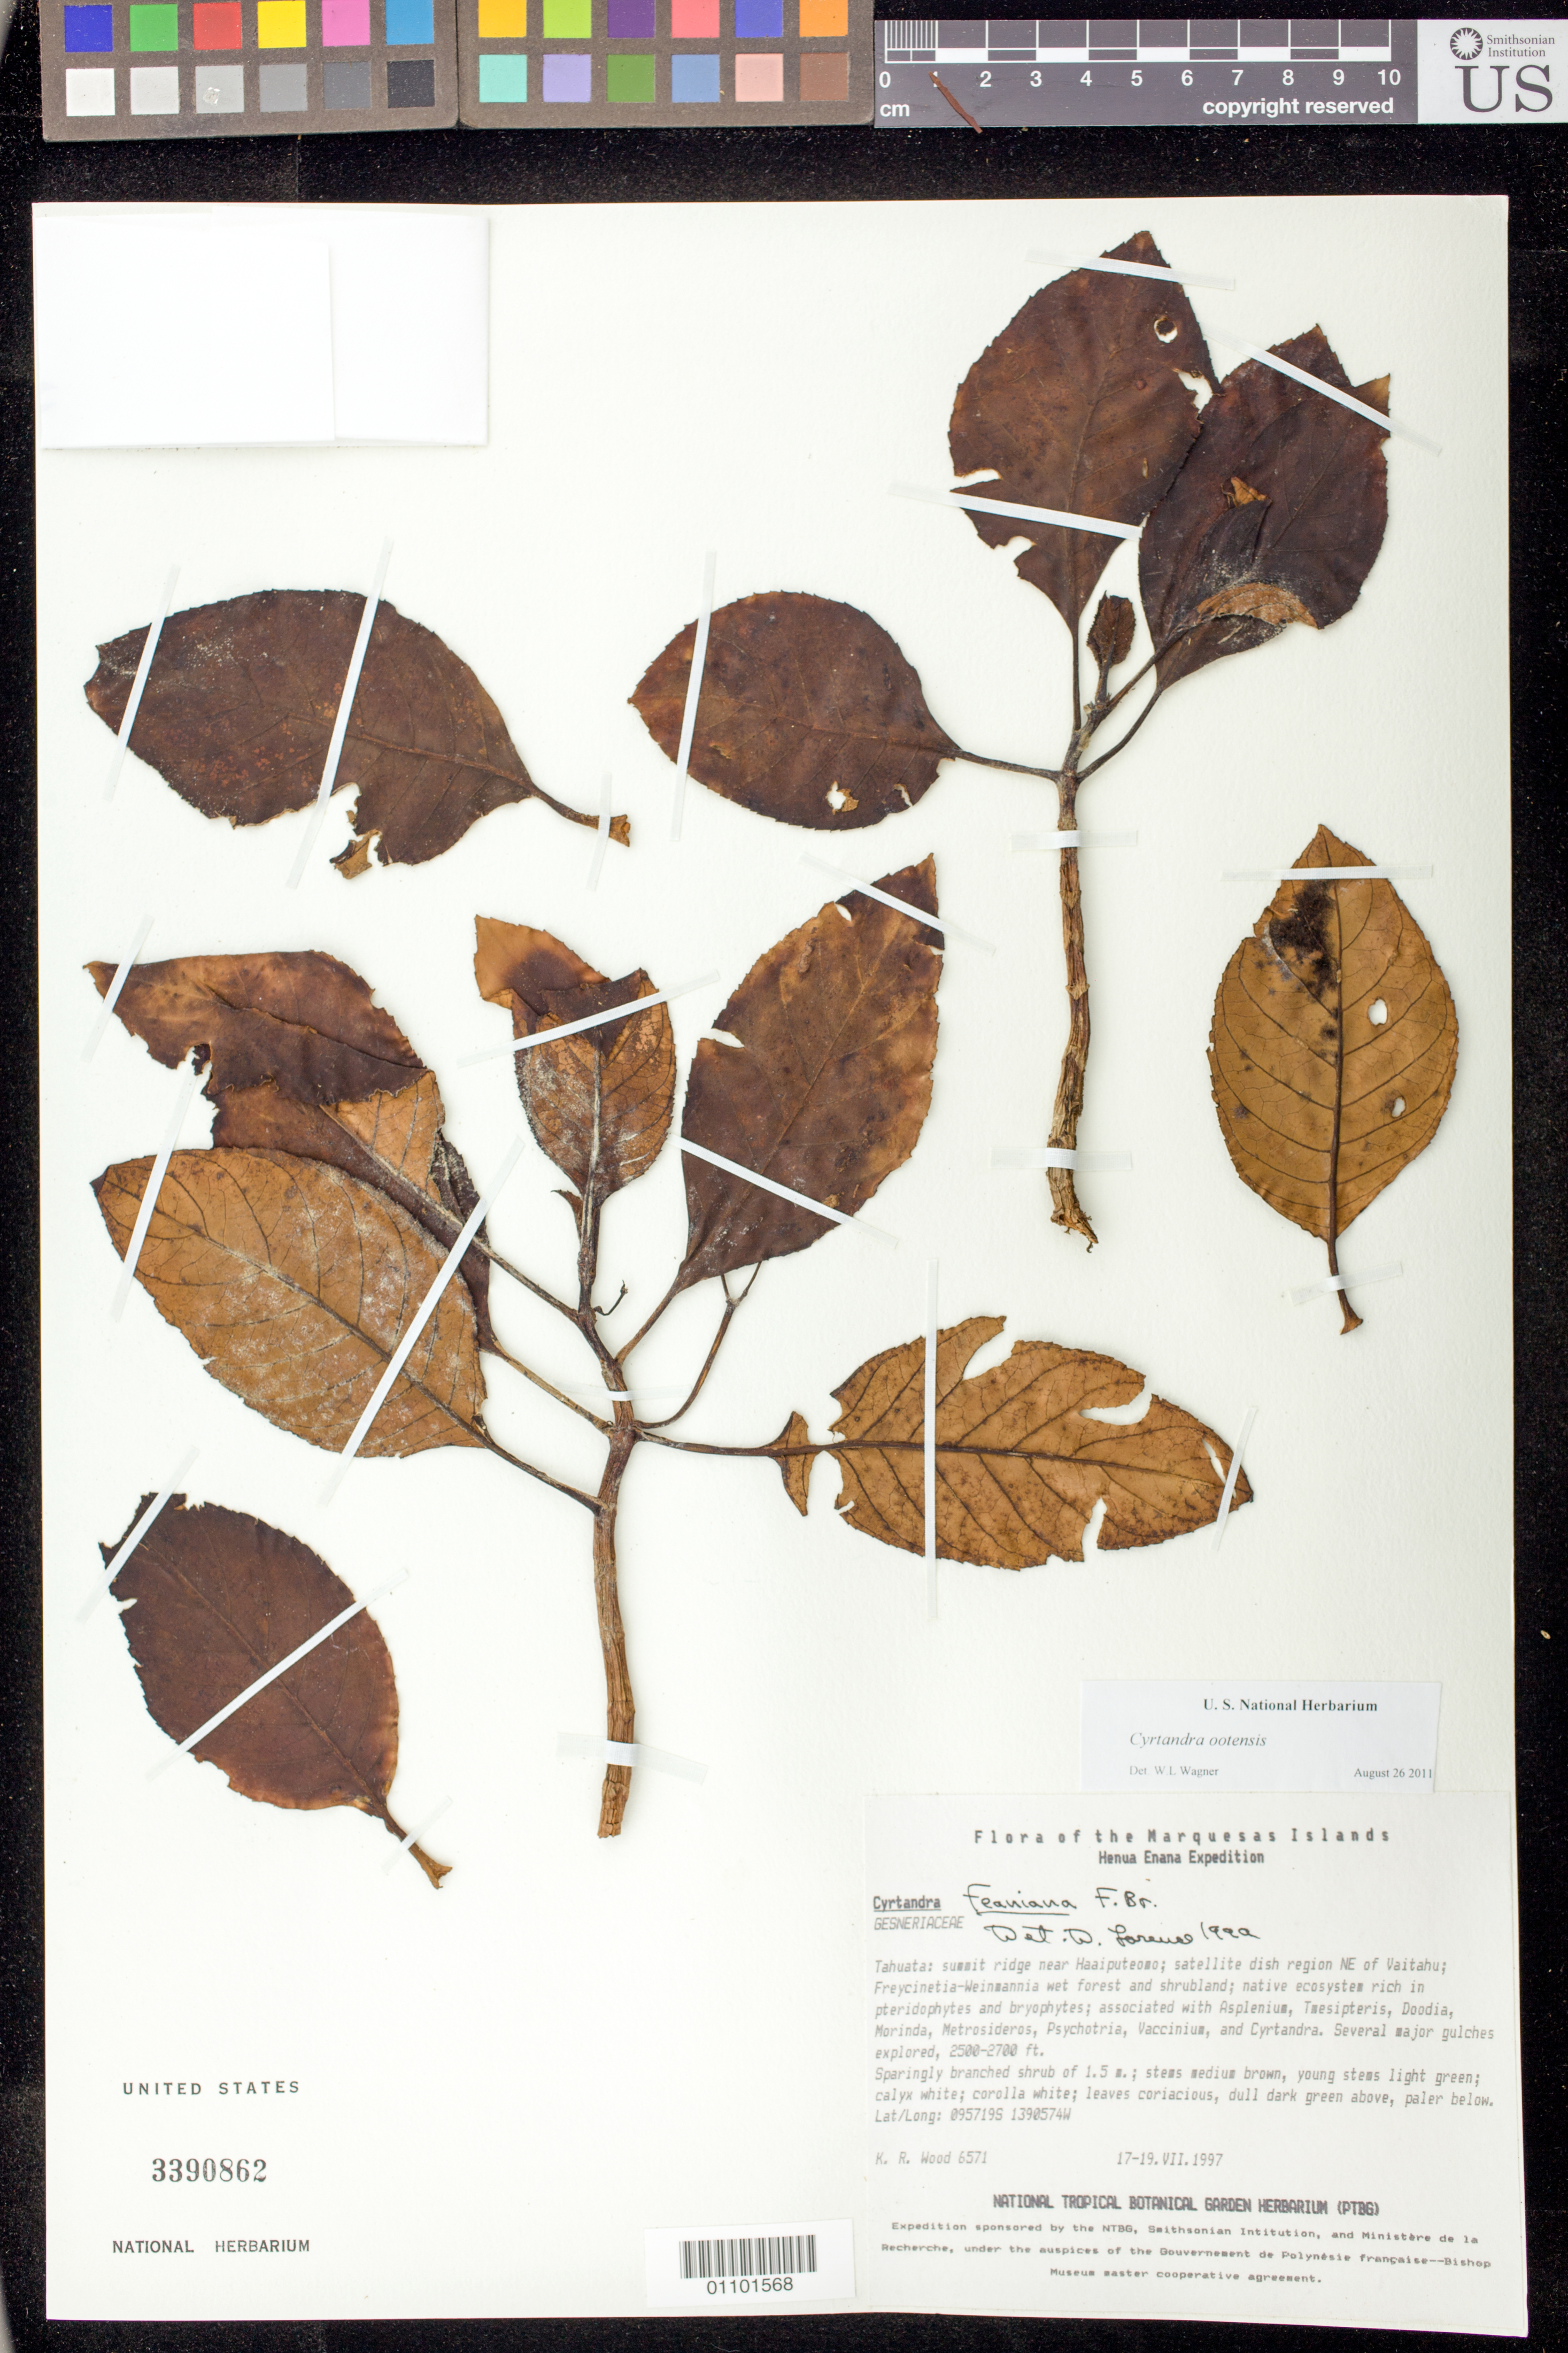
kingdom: Plantae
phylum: Tracheophyta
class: Magnoliopsida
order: Lamiales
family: Gesneriaceae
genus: Cyrtandra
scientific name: Cyrtandra ootensis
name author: F. Br.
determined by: Wagner, W. L., (BOT), Smithsonian Institution - National Museum of Natural History (UNITED STATES)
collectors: K. R. Wood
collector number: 6571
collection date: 1997-07-17/1997-07-19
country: French Polynesia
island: Tahuata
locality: Summit ridge near Haaiputeomo, satellite dish region NE of Vaitahu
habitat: In Freycinetia - Weinmannia wet forest and shrubland; native ecosystem rich in pteridophtes and bryophytes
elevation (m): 762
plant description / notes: Several major gulches explored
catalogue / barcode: US 3390862